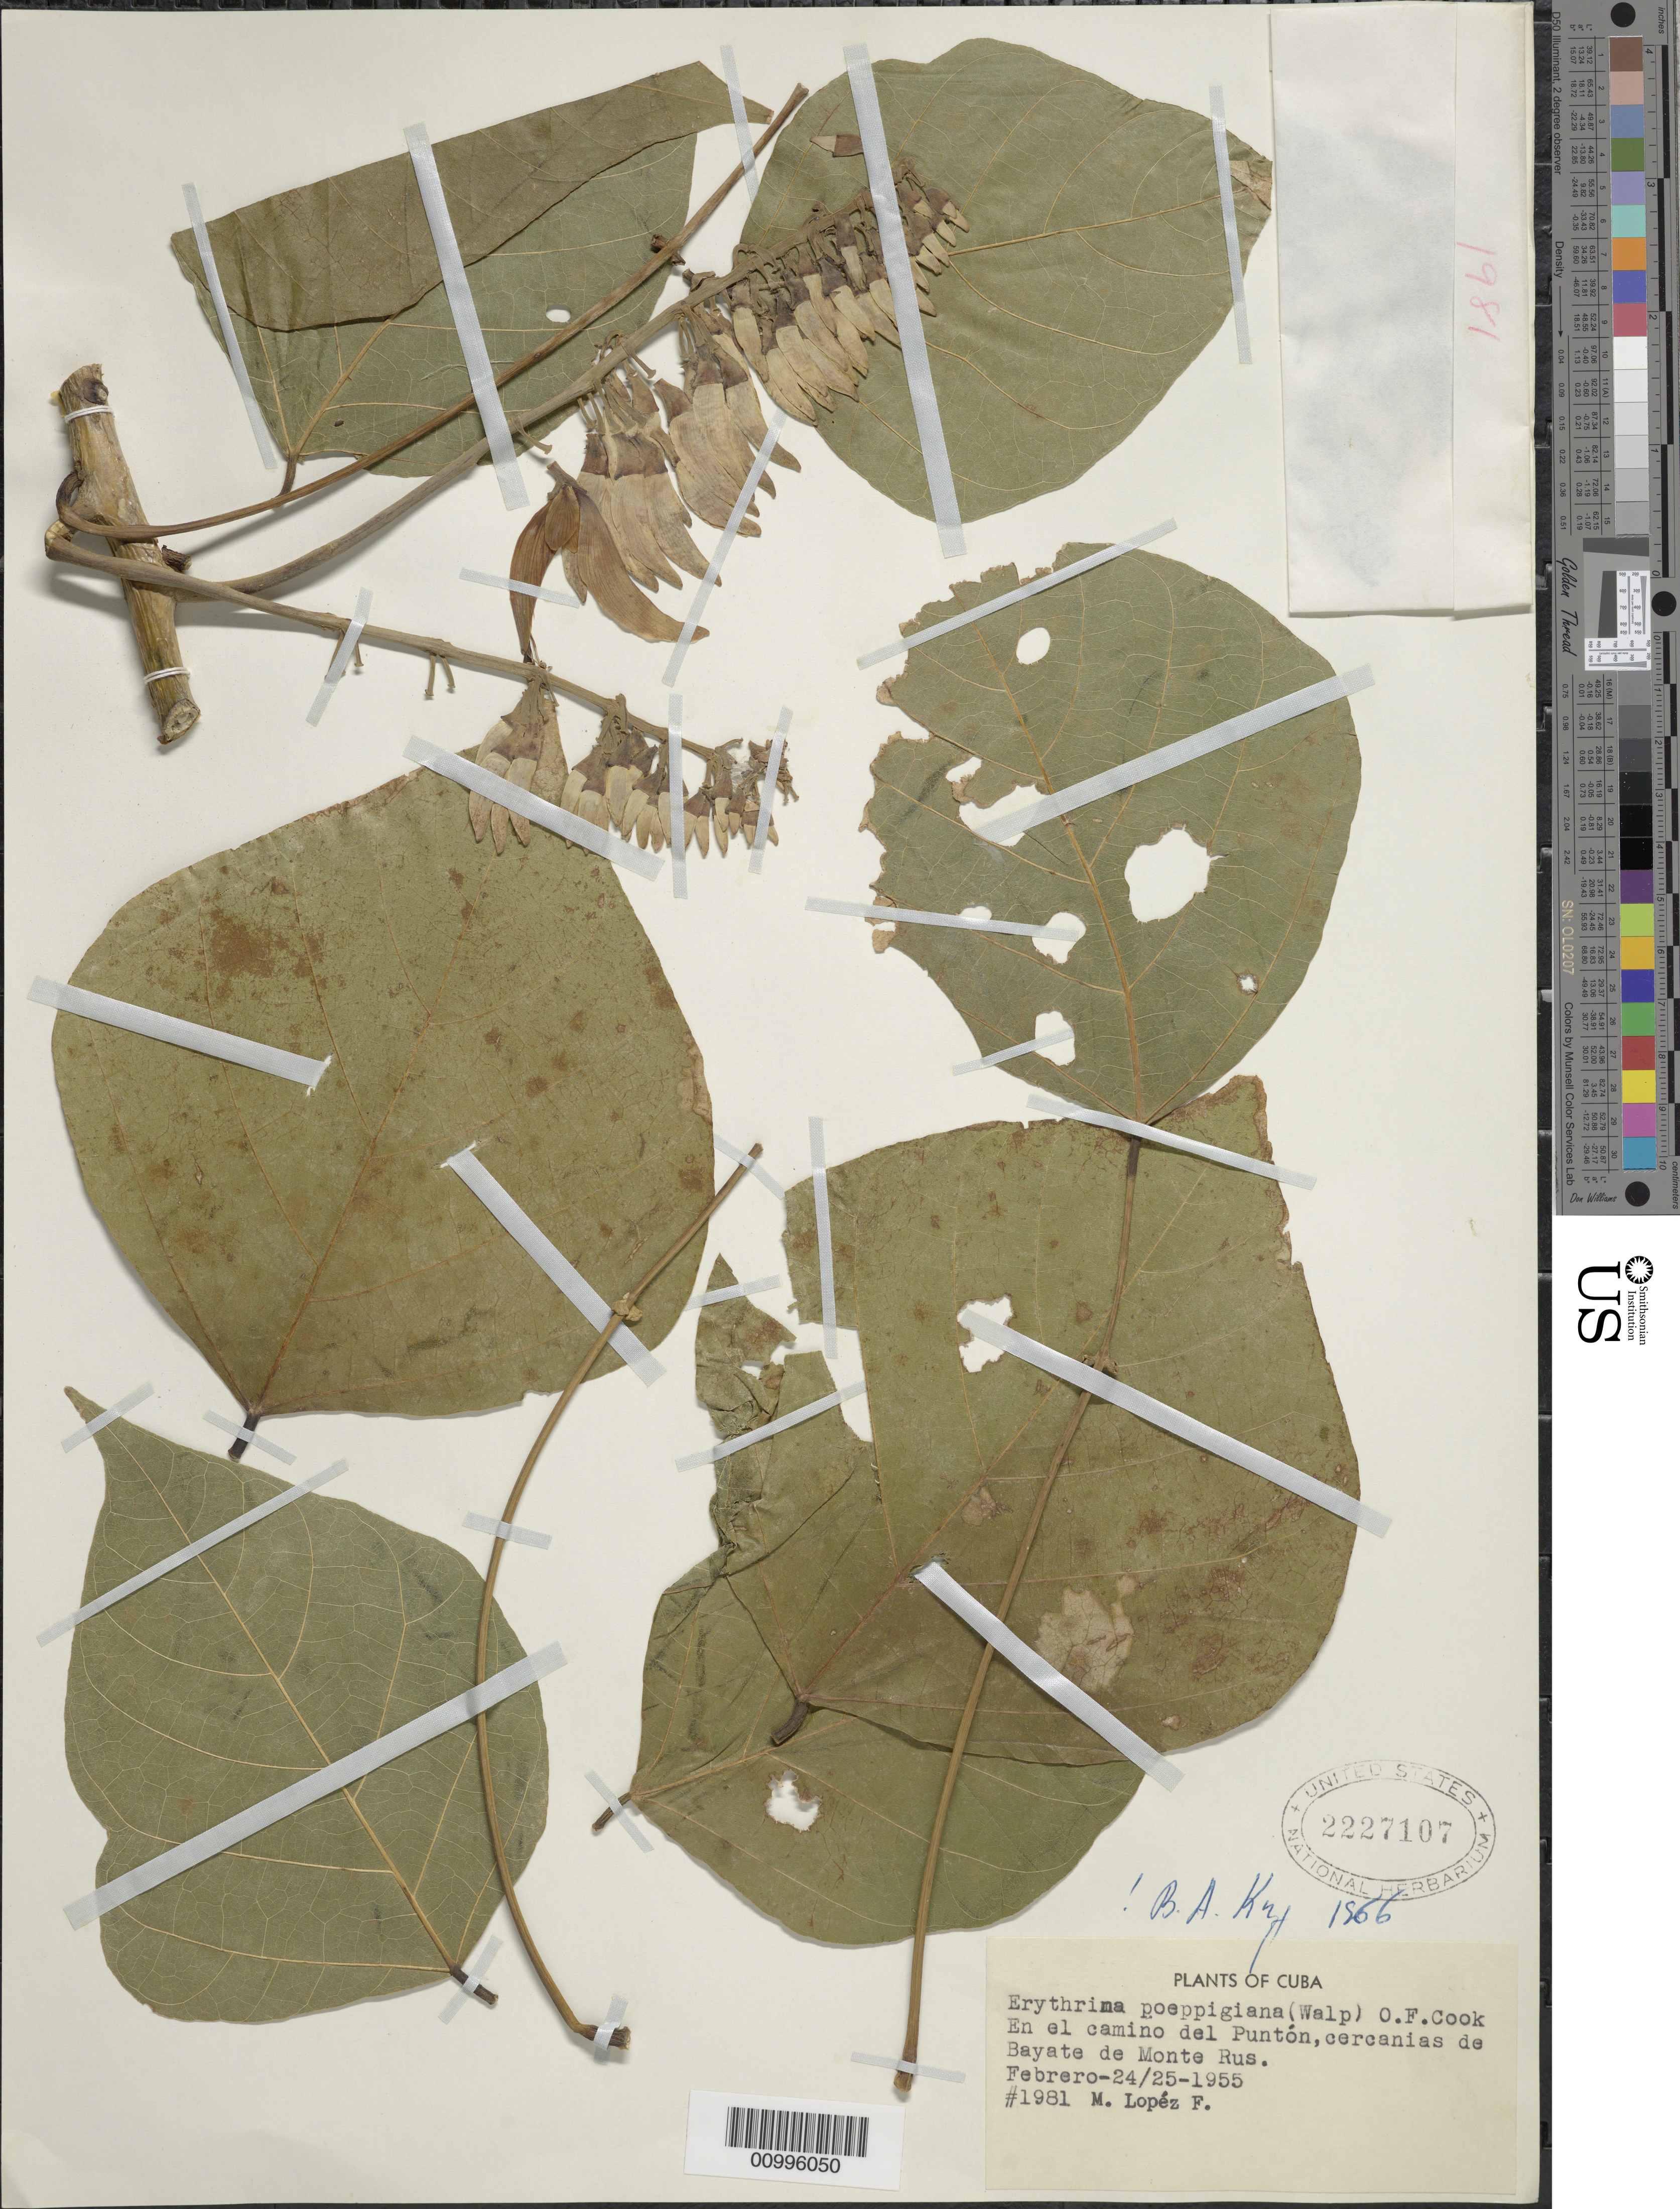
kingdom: Plantae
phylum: Tracheophyta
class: Magnoliopsida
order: Fabales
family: Fabaceae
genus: Erythrina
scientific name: Erythrina poeppigiana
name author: (Walp.) O.F. Cook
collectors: M. López Figueiras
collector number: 1981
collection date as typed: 24 Feb 1955 to 25 Feb 1955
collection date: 1955-02-24/1955-02-25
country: Cuba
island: Cuba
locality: En el camino del Punton, cercanias de Bayante de Monte Rus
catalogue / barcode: US 2227107